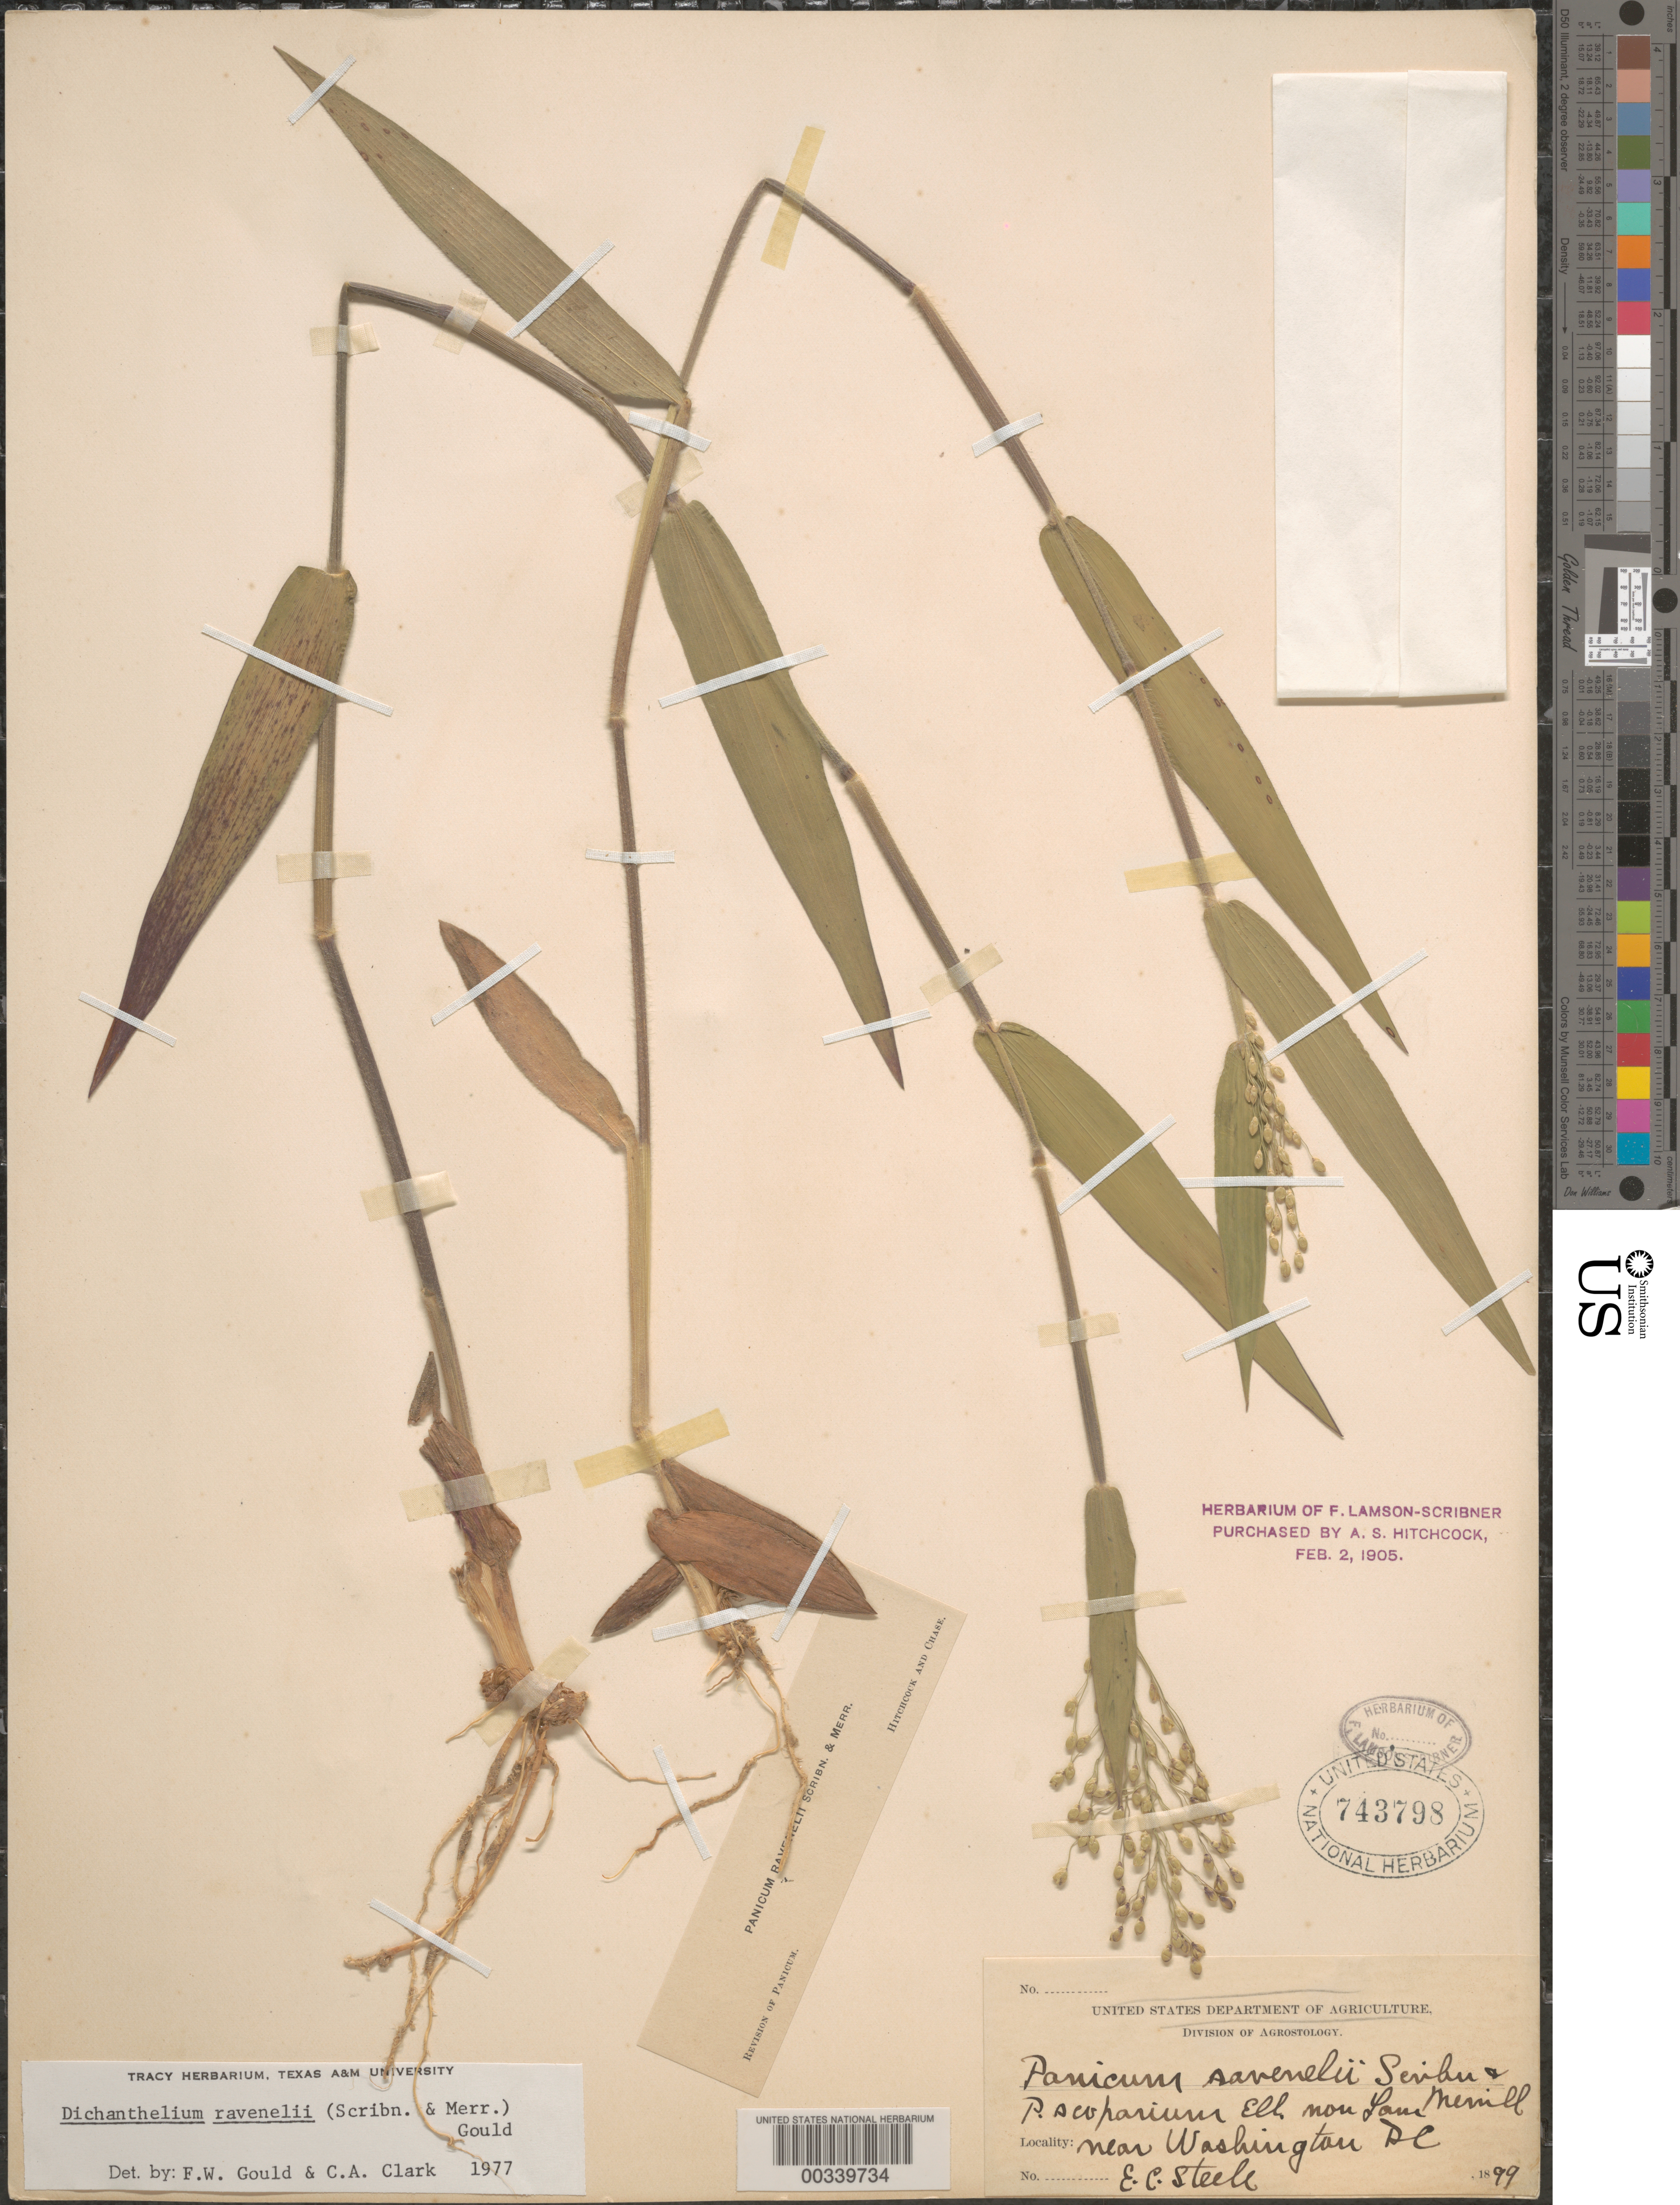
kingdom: Plantae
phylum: Tracheophyta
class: Liliopsida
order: Poales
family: Poaceae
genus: Dichanthelium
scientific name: Dichanthelium ravenelii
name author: (Scribn. & Merr.) Gould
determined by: Gould, F. W.; Clark, C. A.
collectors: E. Steele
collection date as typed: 1899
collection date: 1899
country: United States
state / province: District of Columbia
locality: Washington DC area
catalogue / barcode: US 743798